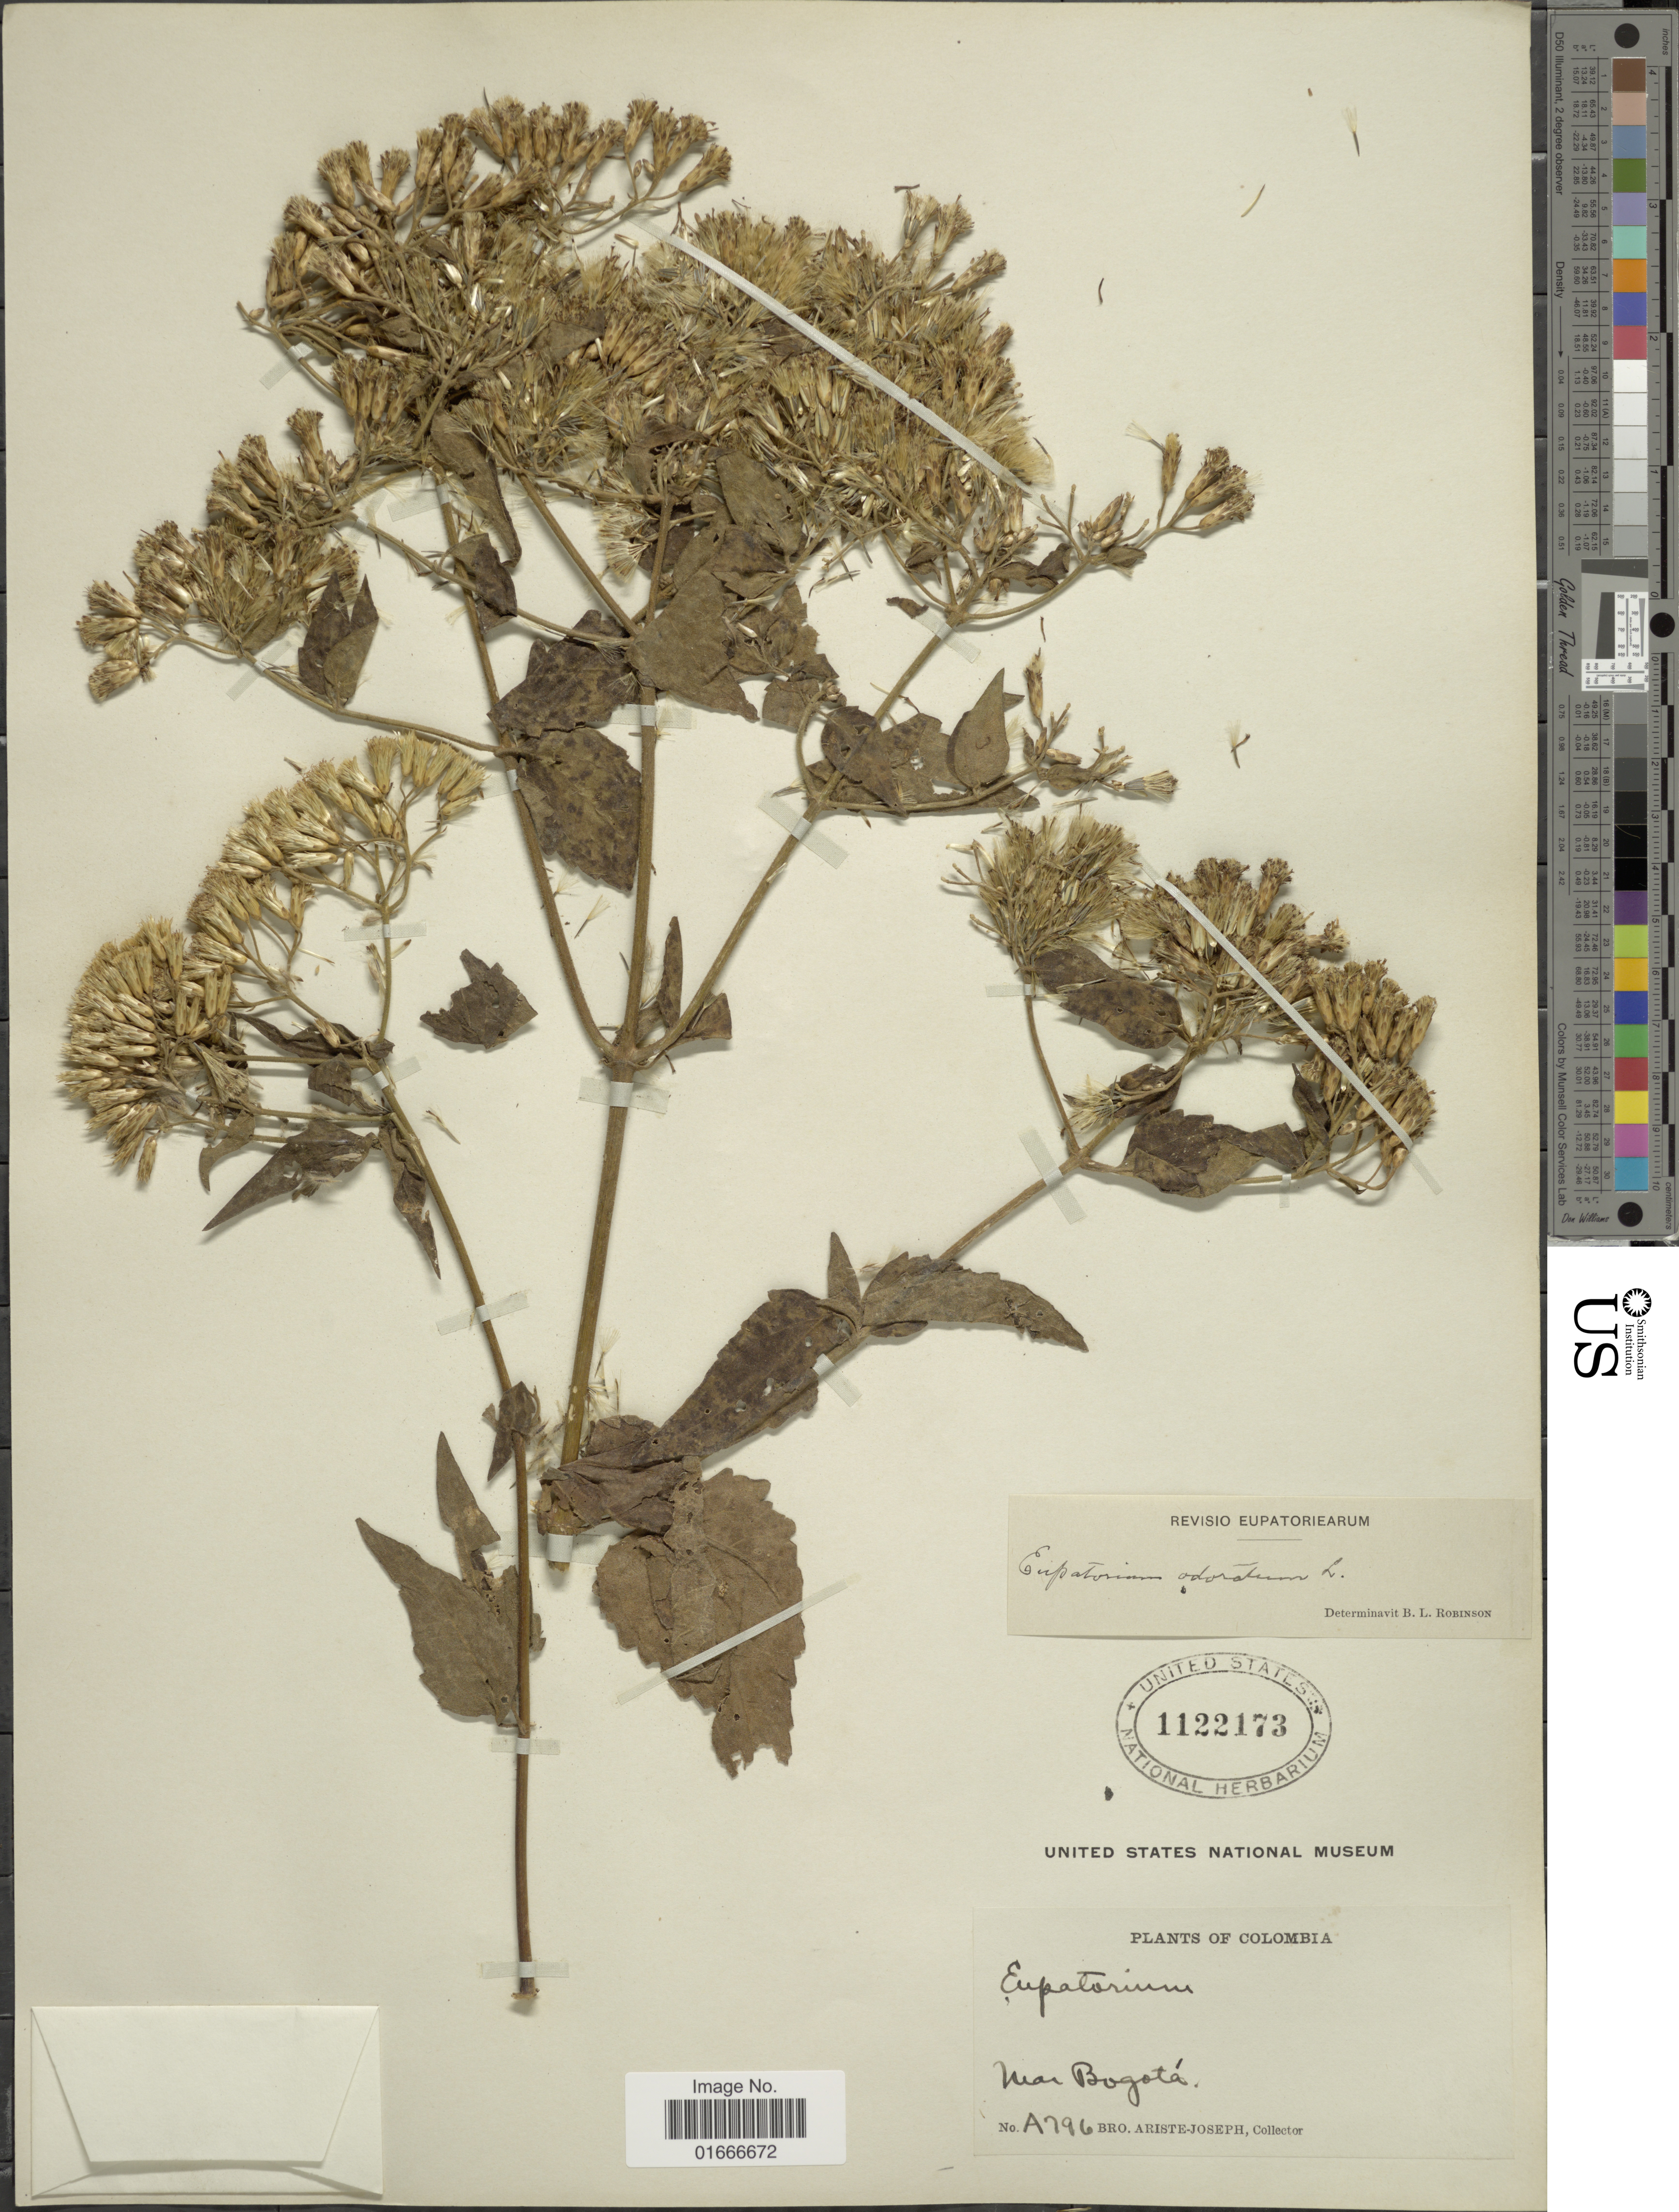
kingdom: Plantae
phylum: Tracheophyta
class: Magnoliopsida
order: Asterales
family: Asteraceae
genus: Chromolaena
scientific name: Chromolaena odorata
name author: (L.) R.M. King & H. Rob.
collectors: Bro. Ariste-Joseph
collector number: A796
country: Colombia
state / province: Bogota D.C.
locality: Near Bogota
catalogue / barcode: US 1122173